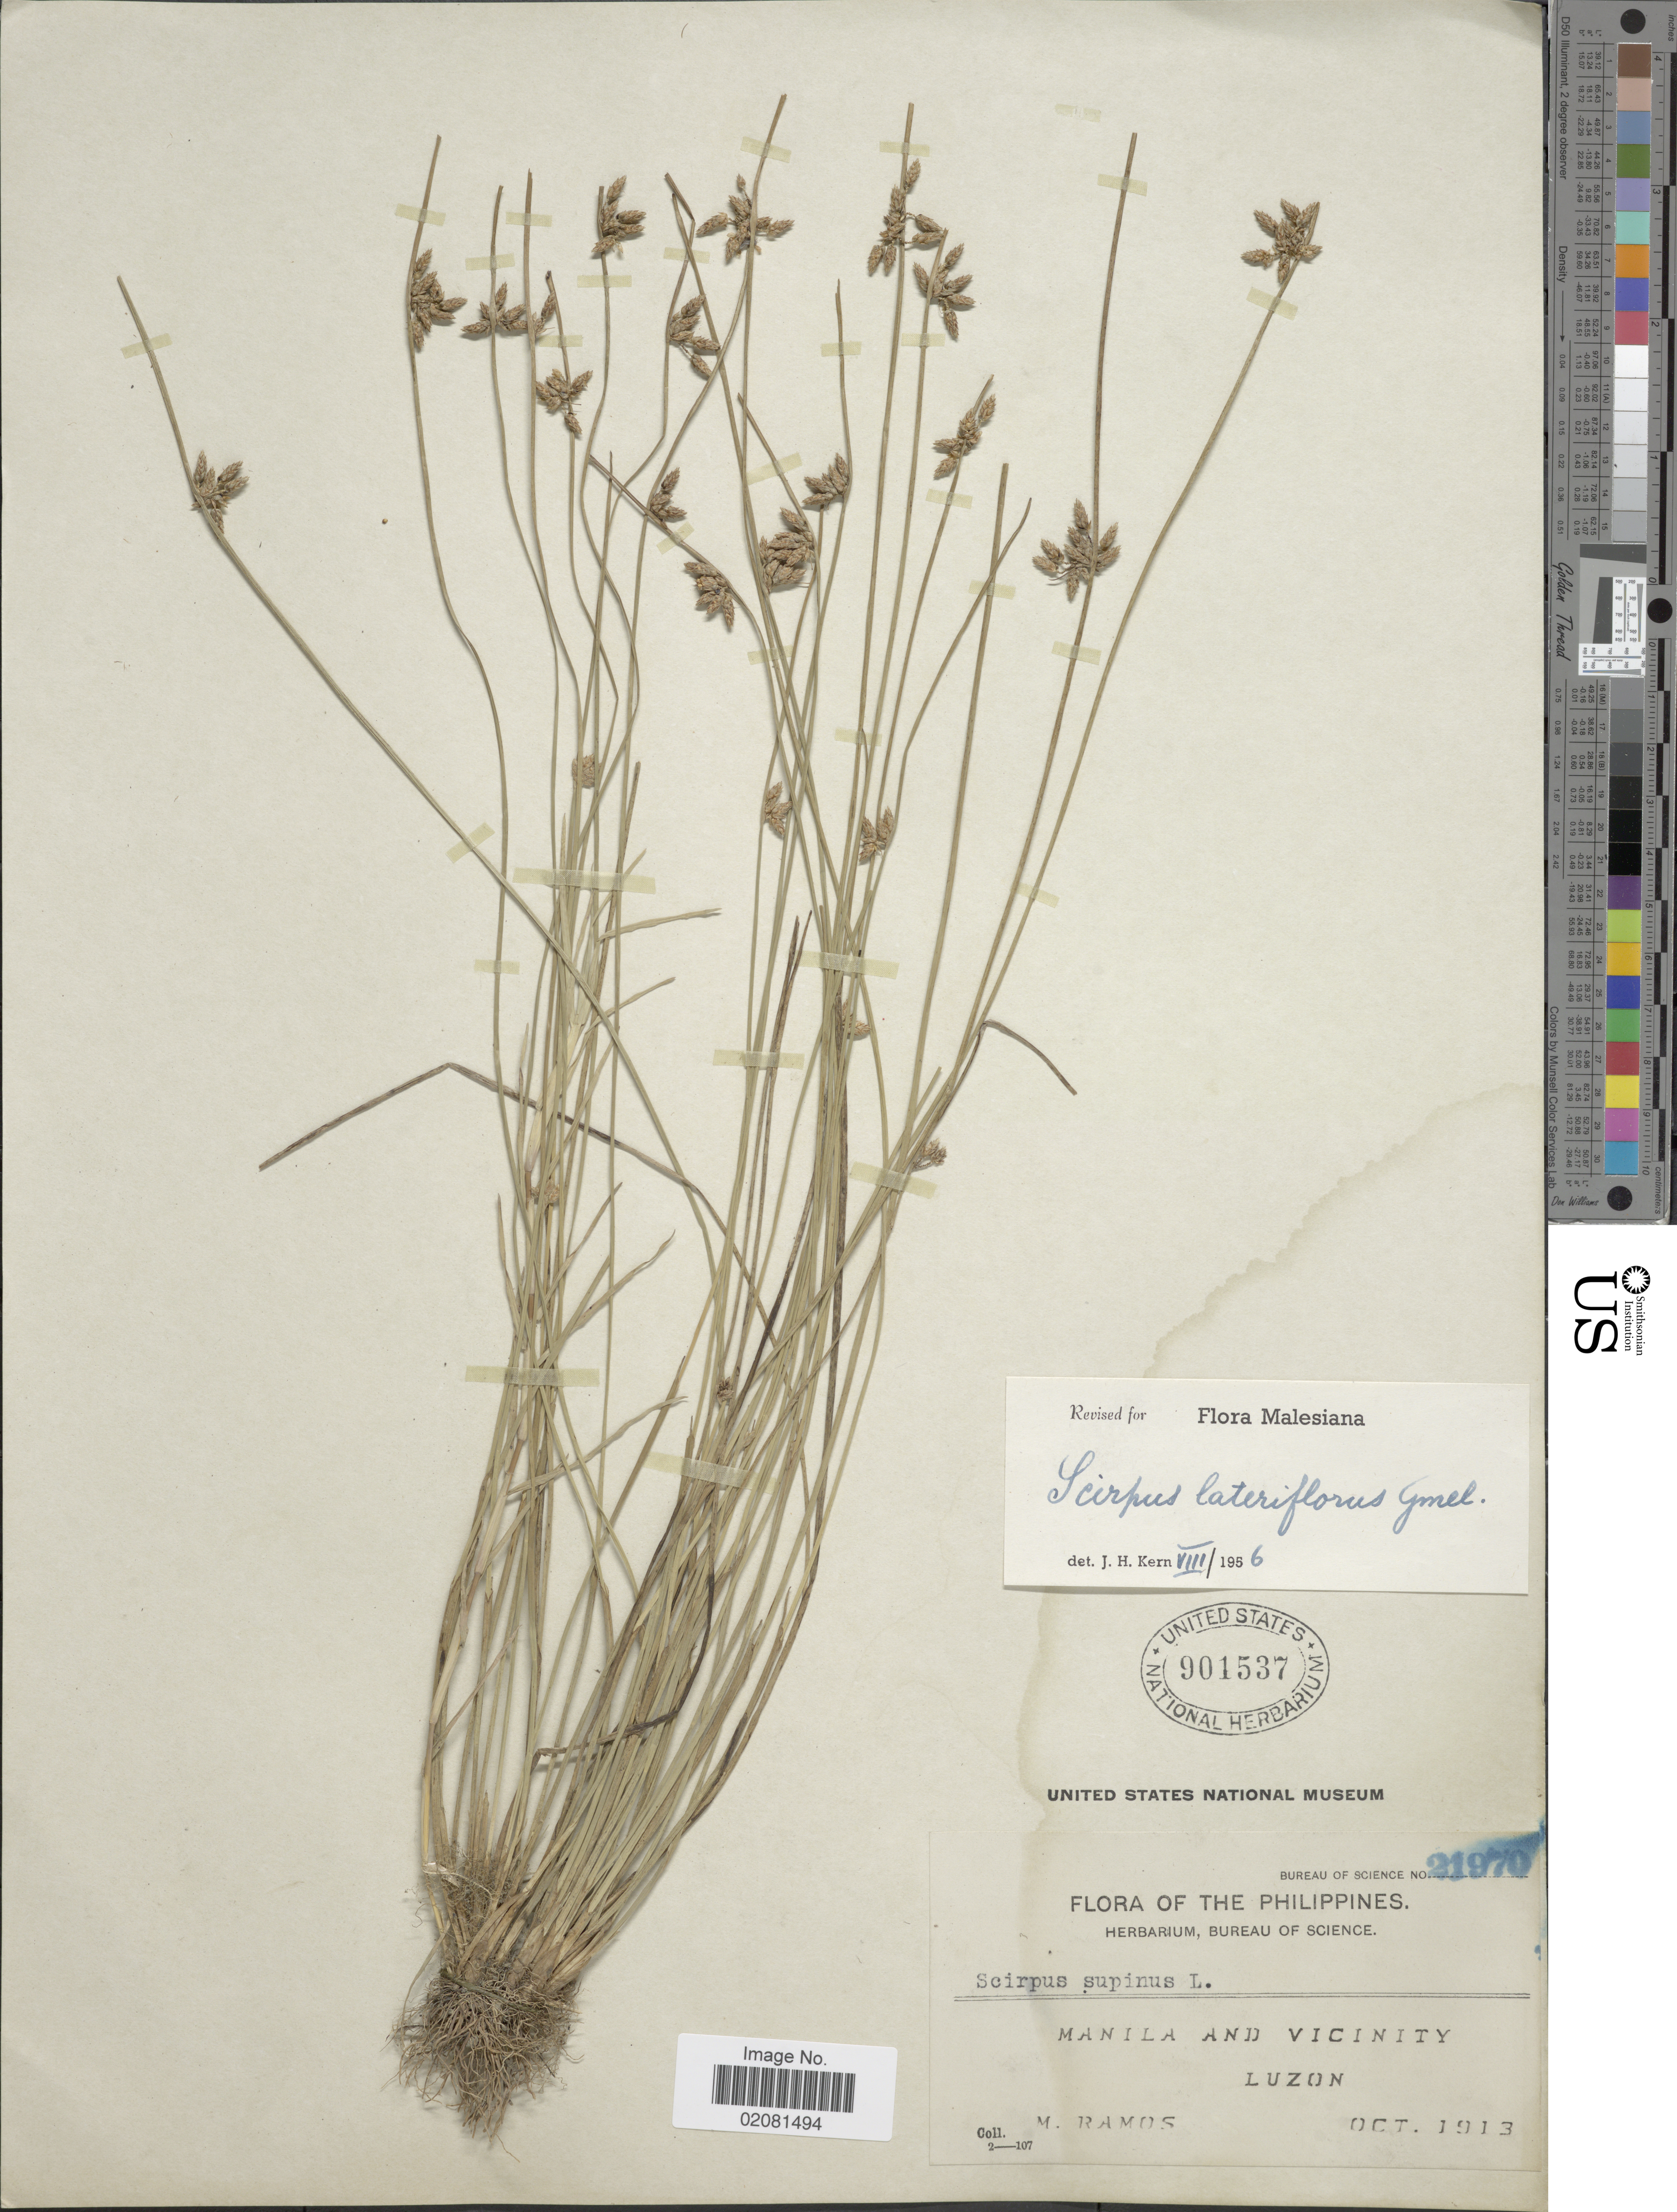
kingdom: Plantae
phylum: Tracheophyta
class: Liliopsida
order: Poales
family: Cyperaceae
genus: Schoenoplectus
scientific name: Schoenoplectus lateriflorus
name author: (J.F. Gmel.)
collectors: M. Ramos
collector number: Bureau of Science 21970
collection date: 1913-10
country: Philippines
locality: Manila and Vicinity. Luzon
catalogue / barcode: US 901537